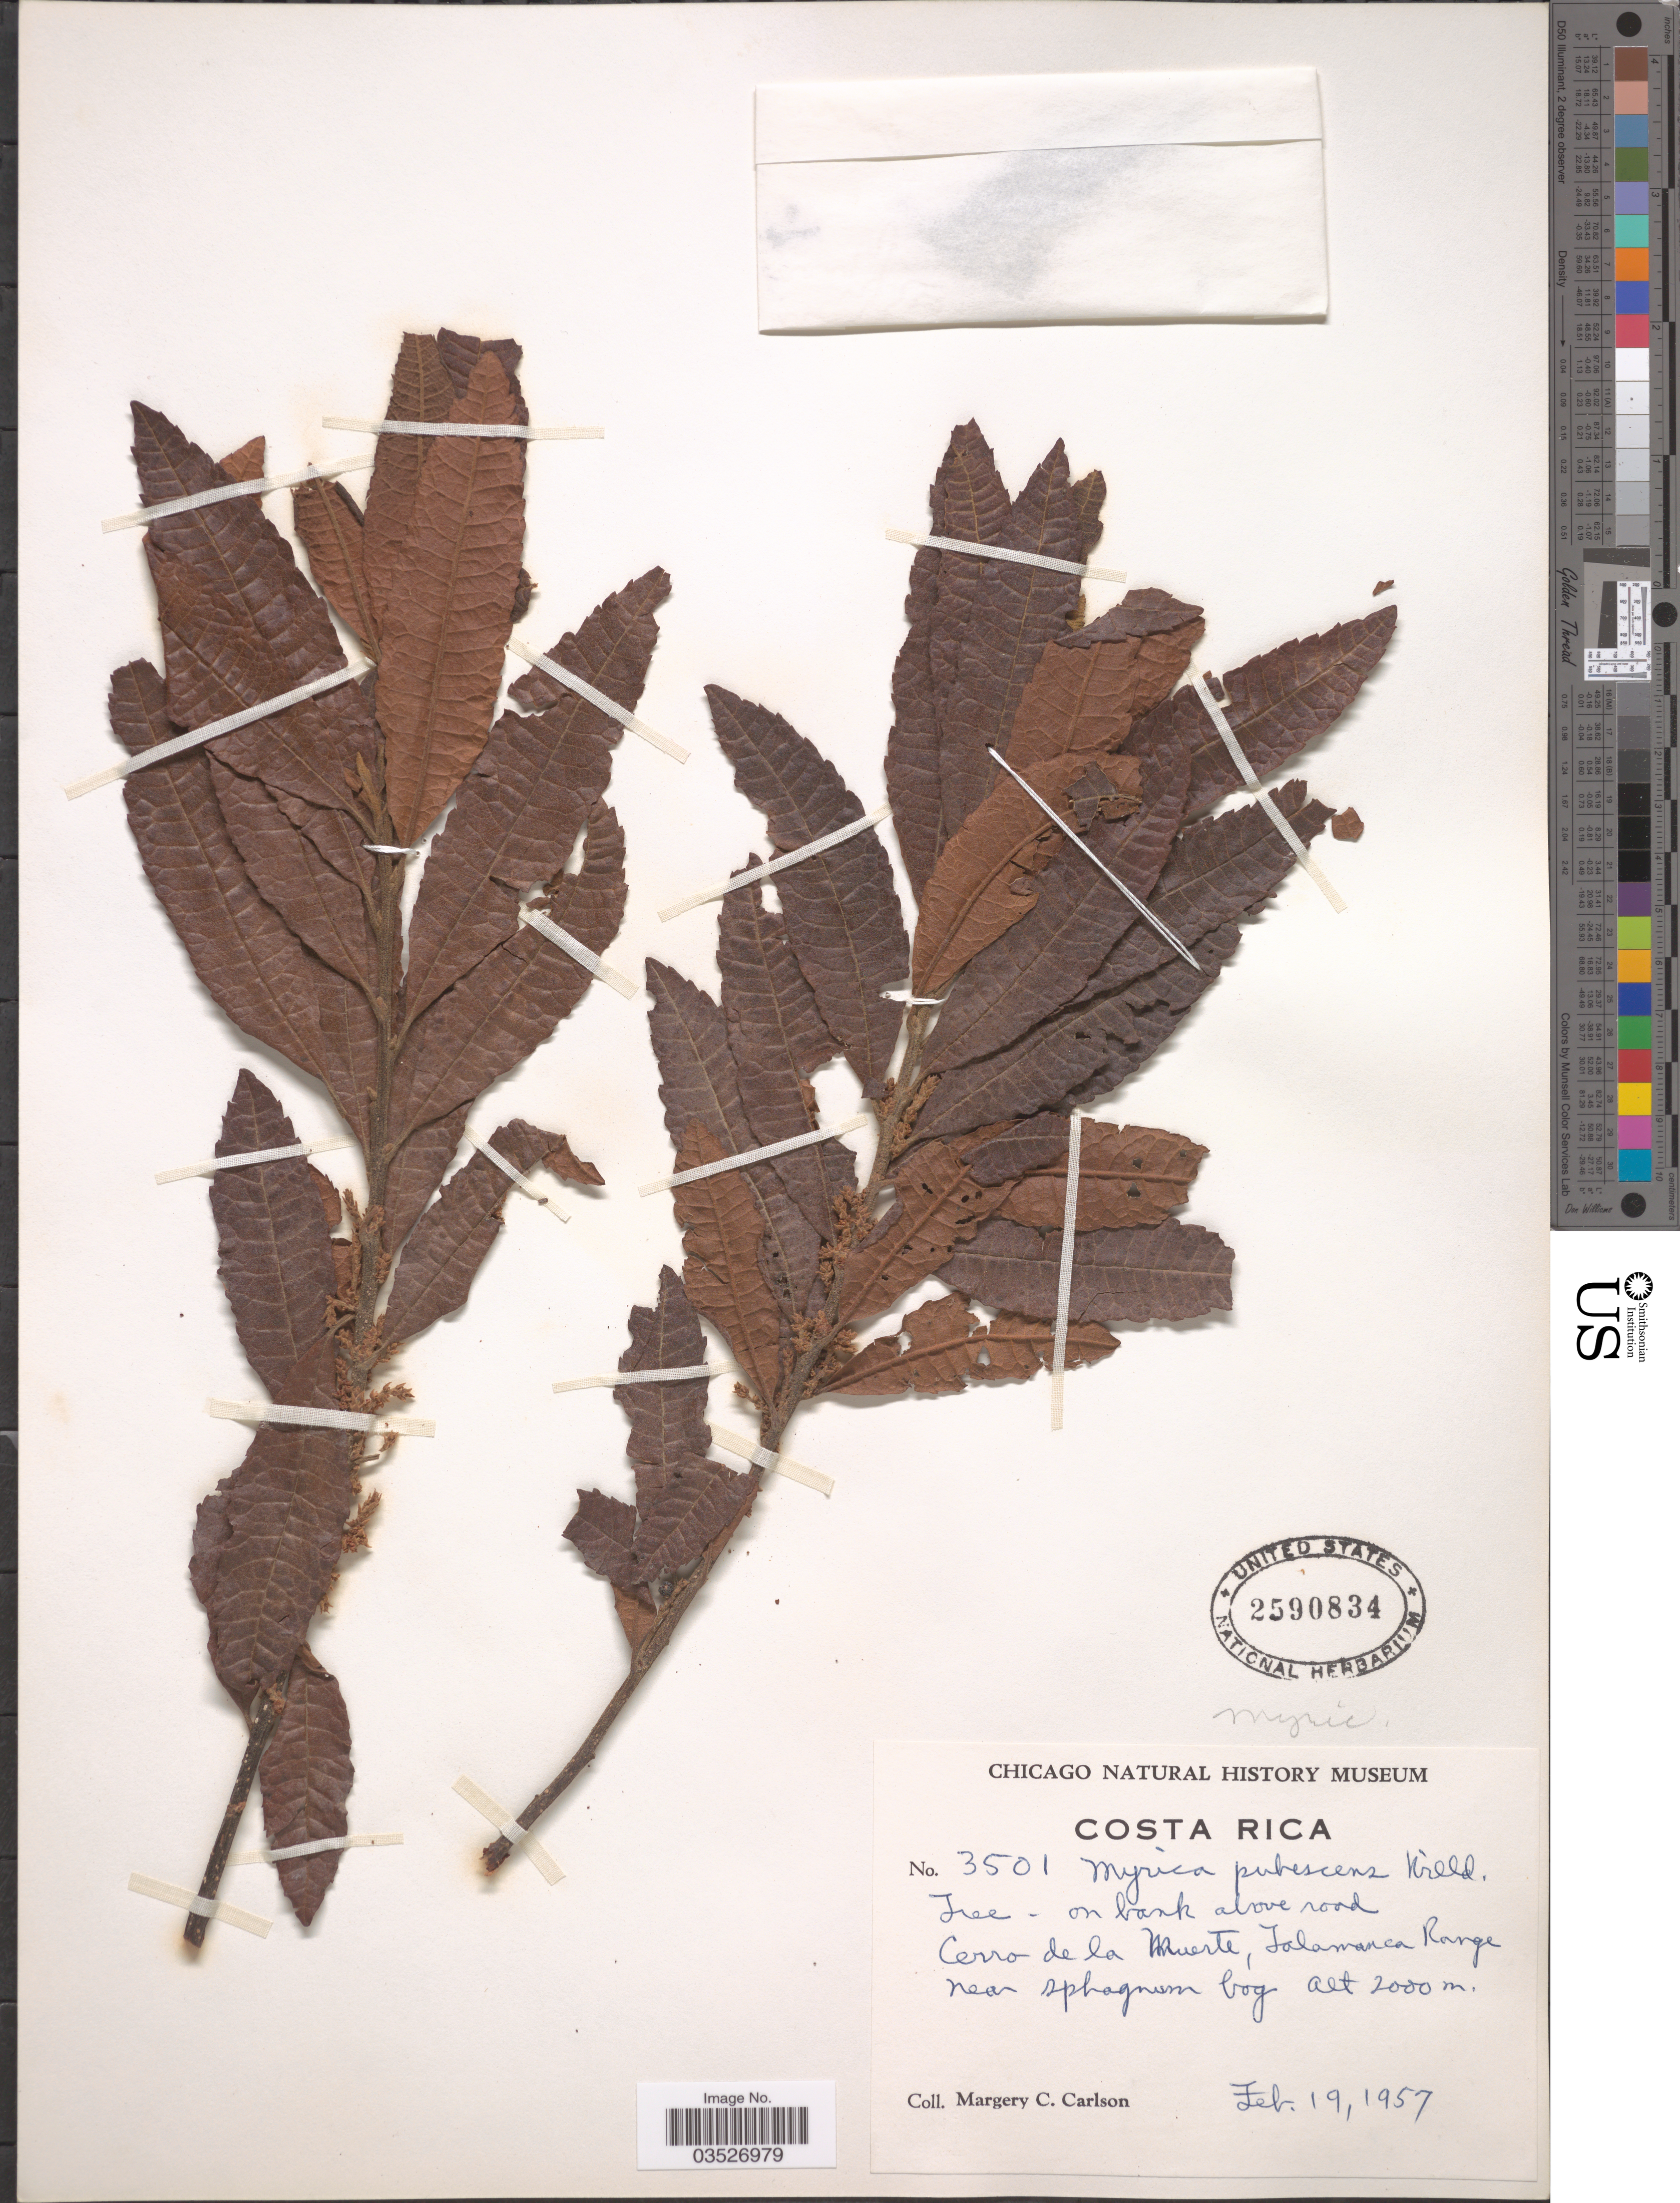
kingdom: Plantae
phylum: Tracheophyta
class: Magnoliopsida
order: Fagales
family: Myricaceae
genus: Myrica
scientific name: Myrica pubescens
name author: Humb. & Bonpl. ex Willd.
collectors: M. C. Carlson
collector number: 3501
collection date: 1957-02-19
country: Costa Rica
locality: Cerro de la Muerte, Talamanca Range.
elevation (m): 2000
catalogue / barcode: US 2590834